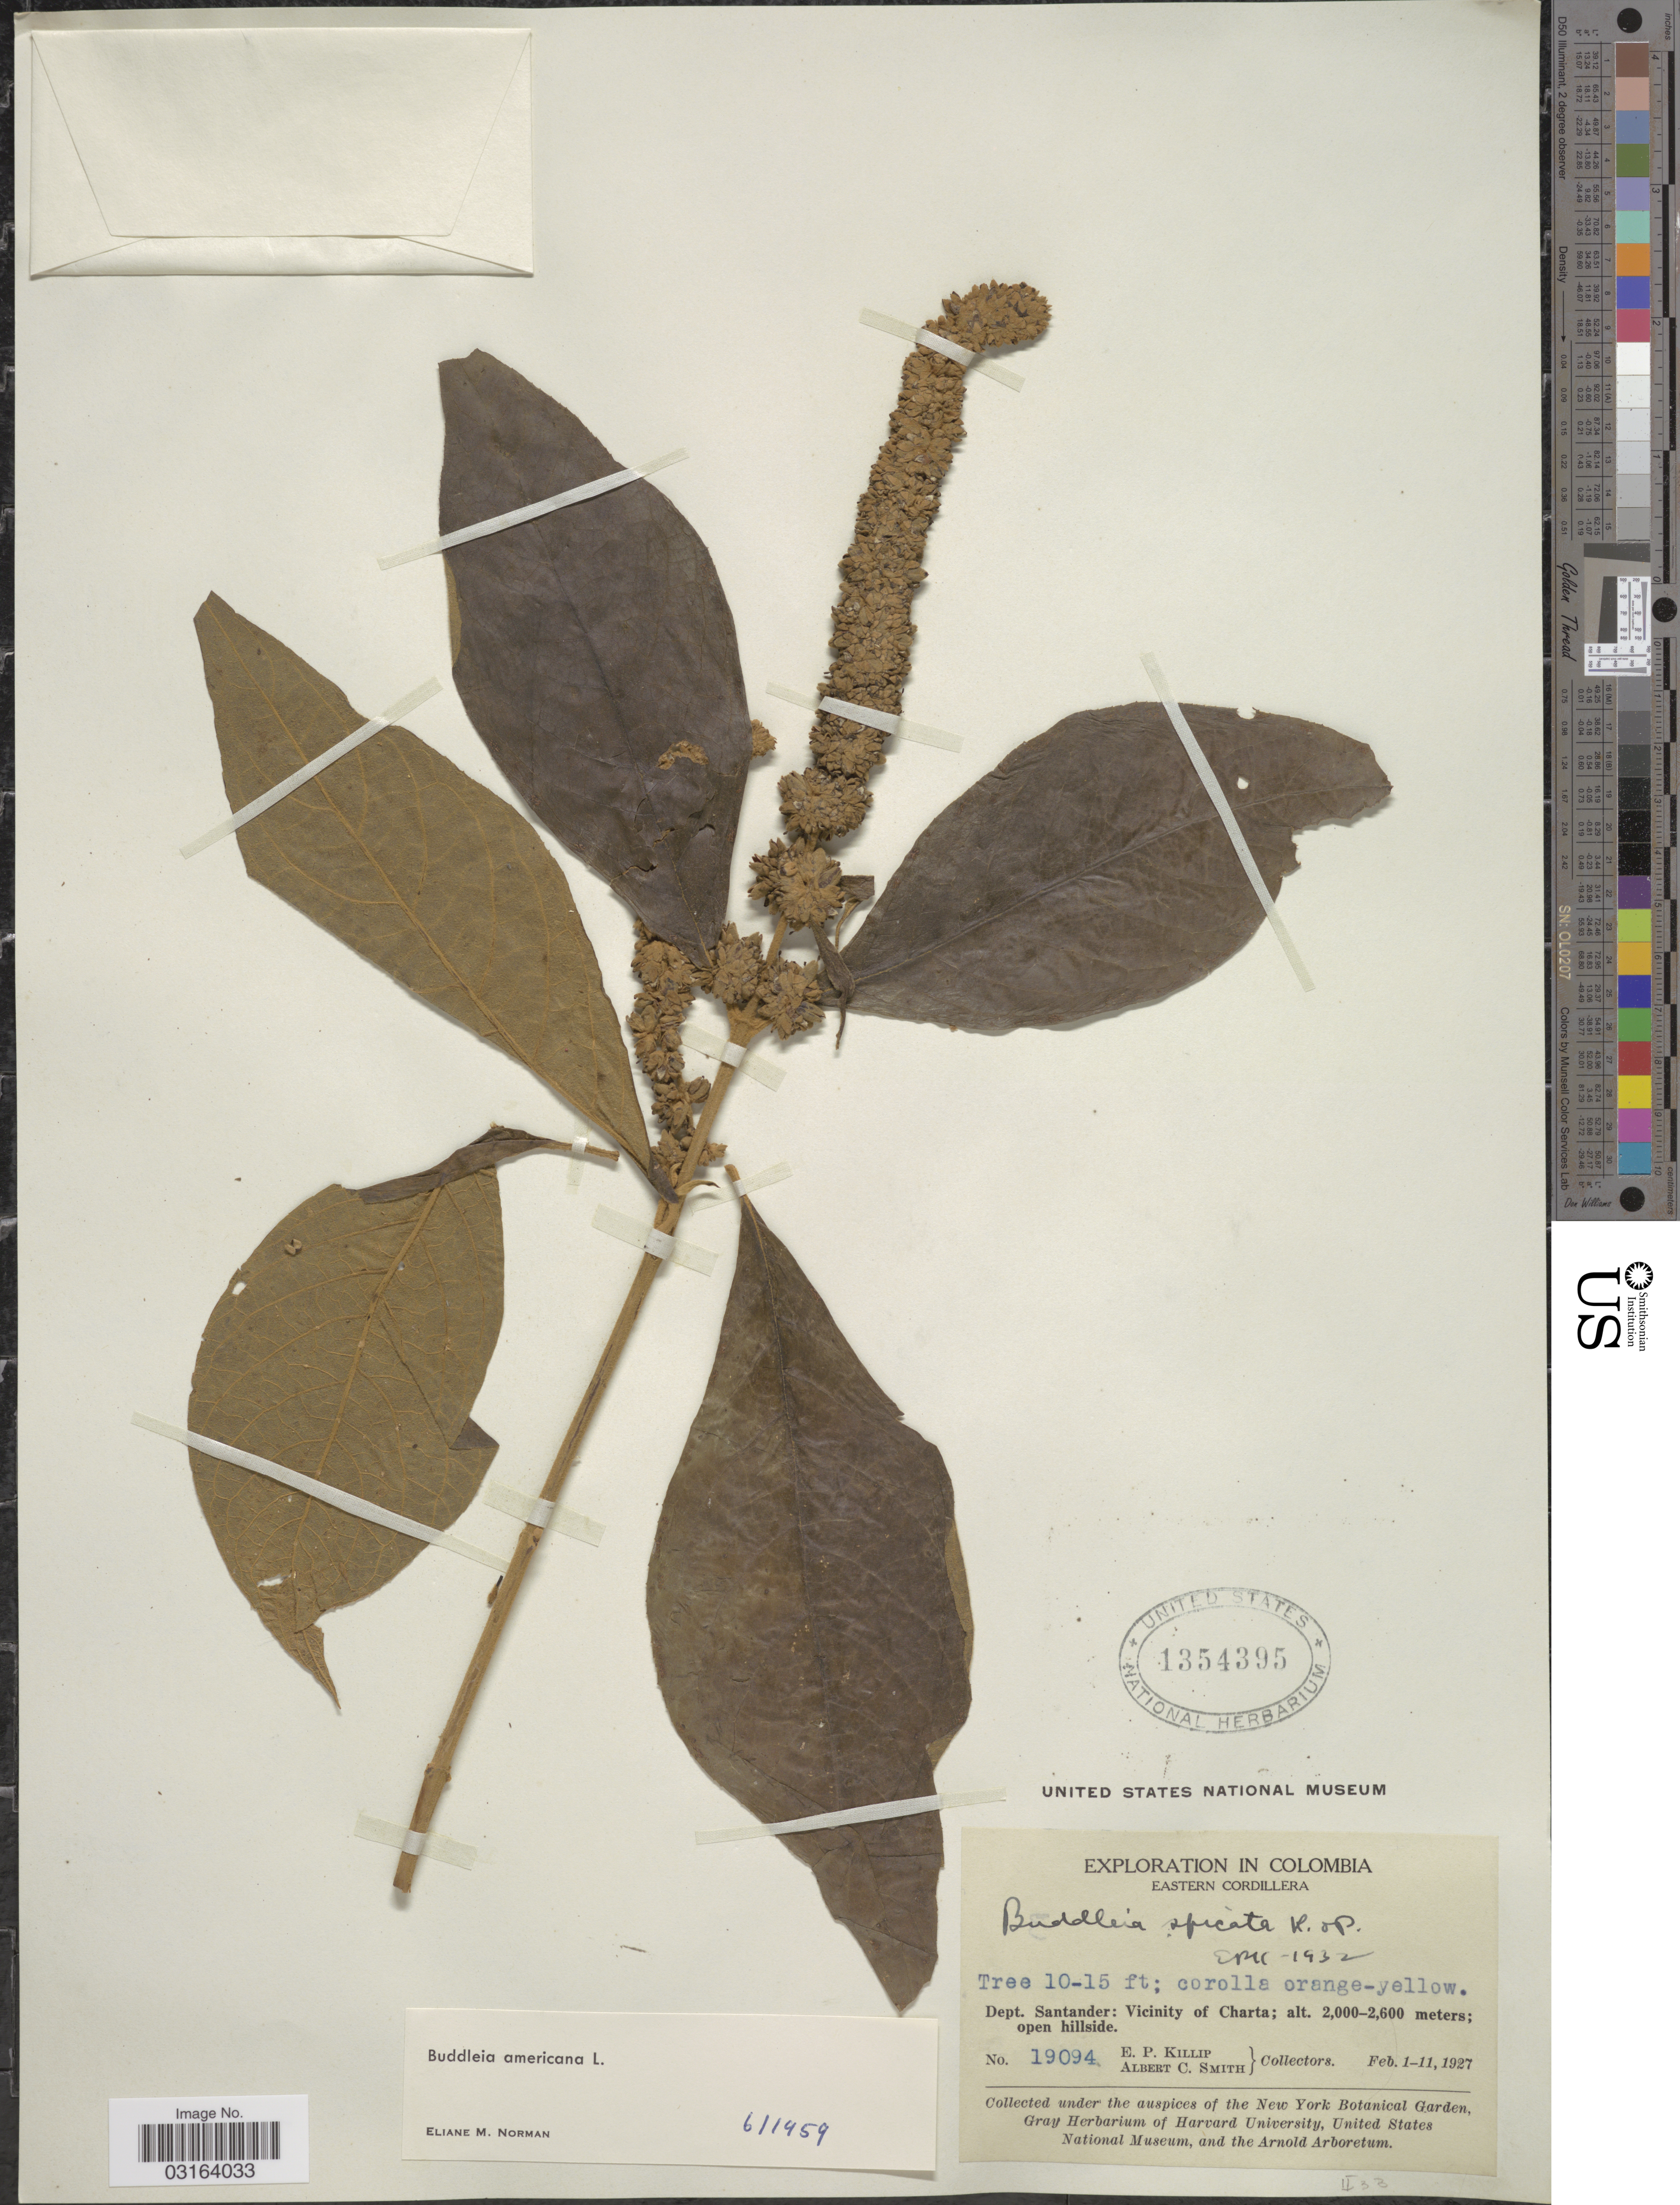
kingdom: Plantae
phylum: Tracheophyta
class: Magnoliopsida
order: Lamiales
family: Scrophulariaceae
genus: Buddleja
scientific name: Buddleja americana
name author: L.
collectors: E. P. Killip & A. C. Smith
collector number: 19094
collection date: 1927-02-01/1927-02-11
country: Colombia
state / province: Santander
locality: Eastern Cordillera, Dept. Santander: Vicinity of Charta.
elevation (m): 2000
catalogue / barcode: US 1354395